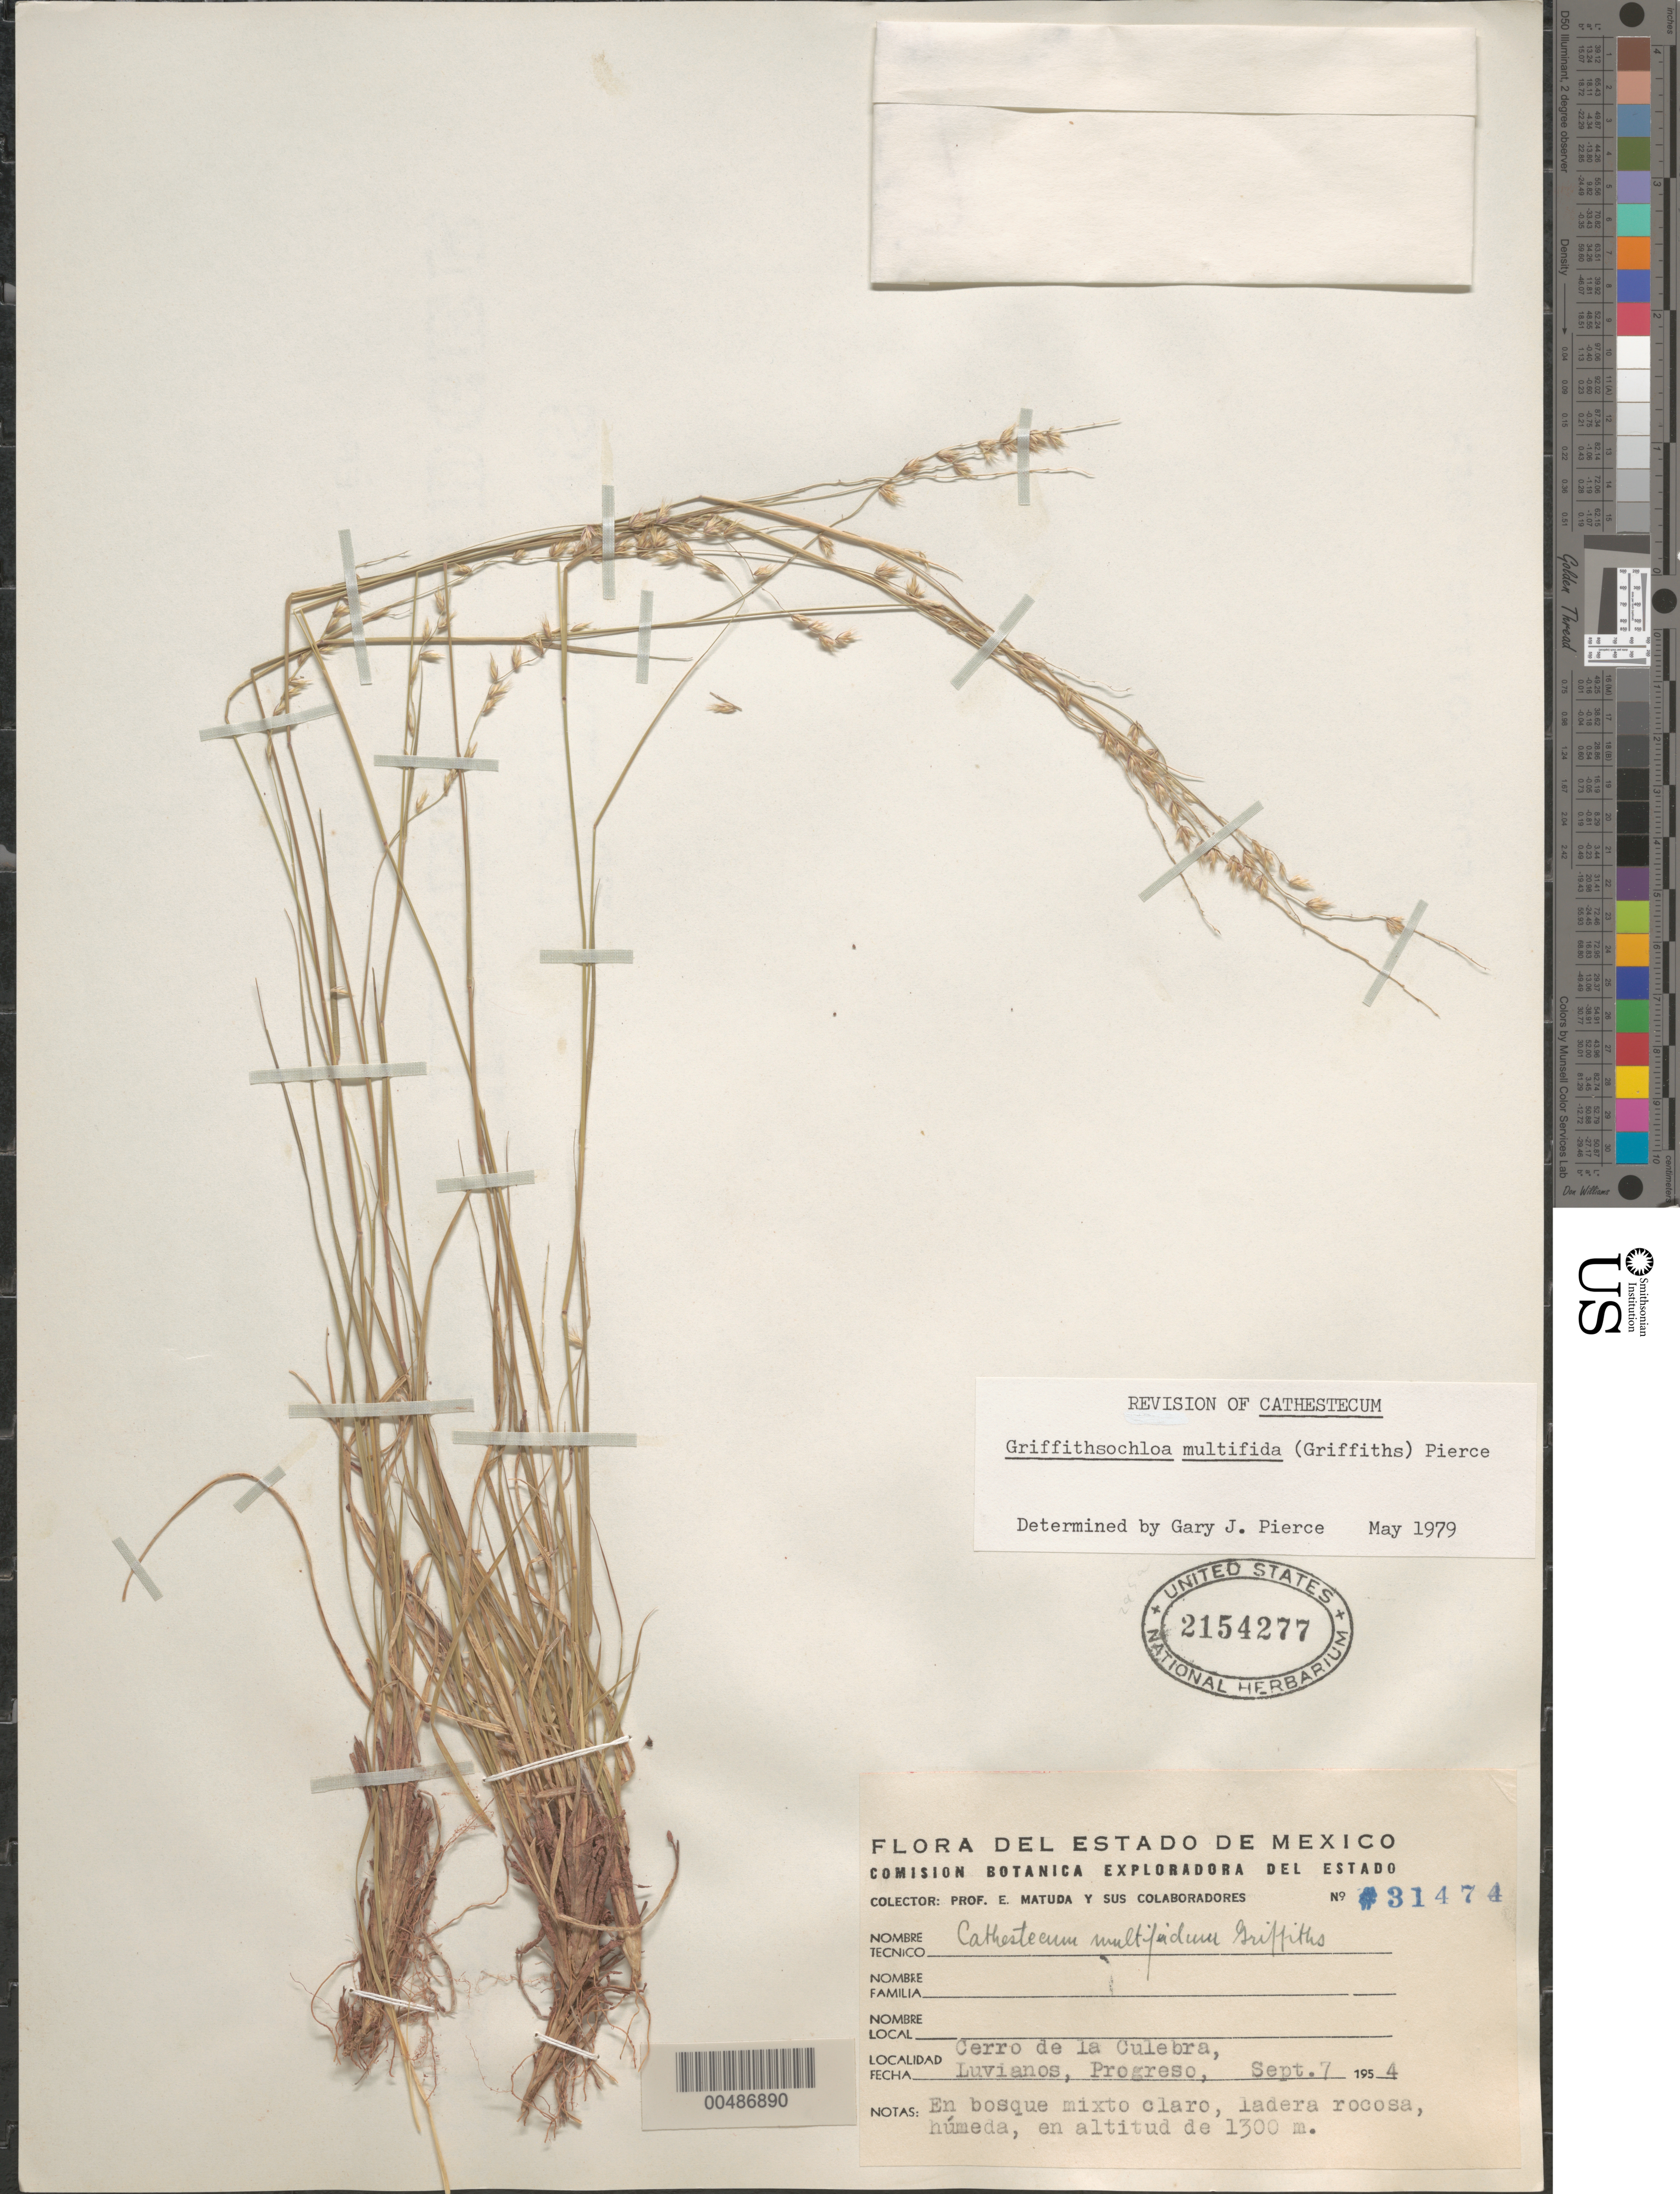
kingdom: Plantae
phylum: Tracheophyta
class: Liliopsida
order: Poales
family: Poaceae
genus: Griffithsochloa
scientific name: Griffithsochloa multifida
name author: (Griffiths) Pierce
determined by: Pierce, G. J.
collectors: E. Matuda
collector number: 31474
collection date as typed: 7 Sep 1954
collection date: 1954-09-07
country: Mexico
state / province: México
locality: Cerro de la Culebra, Luvianos, Progreso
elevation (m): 1300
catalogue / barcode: US 2154277